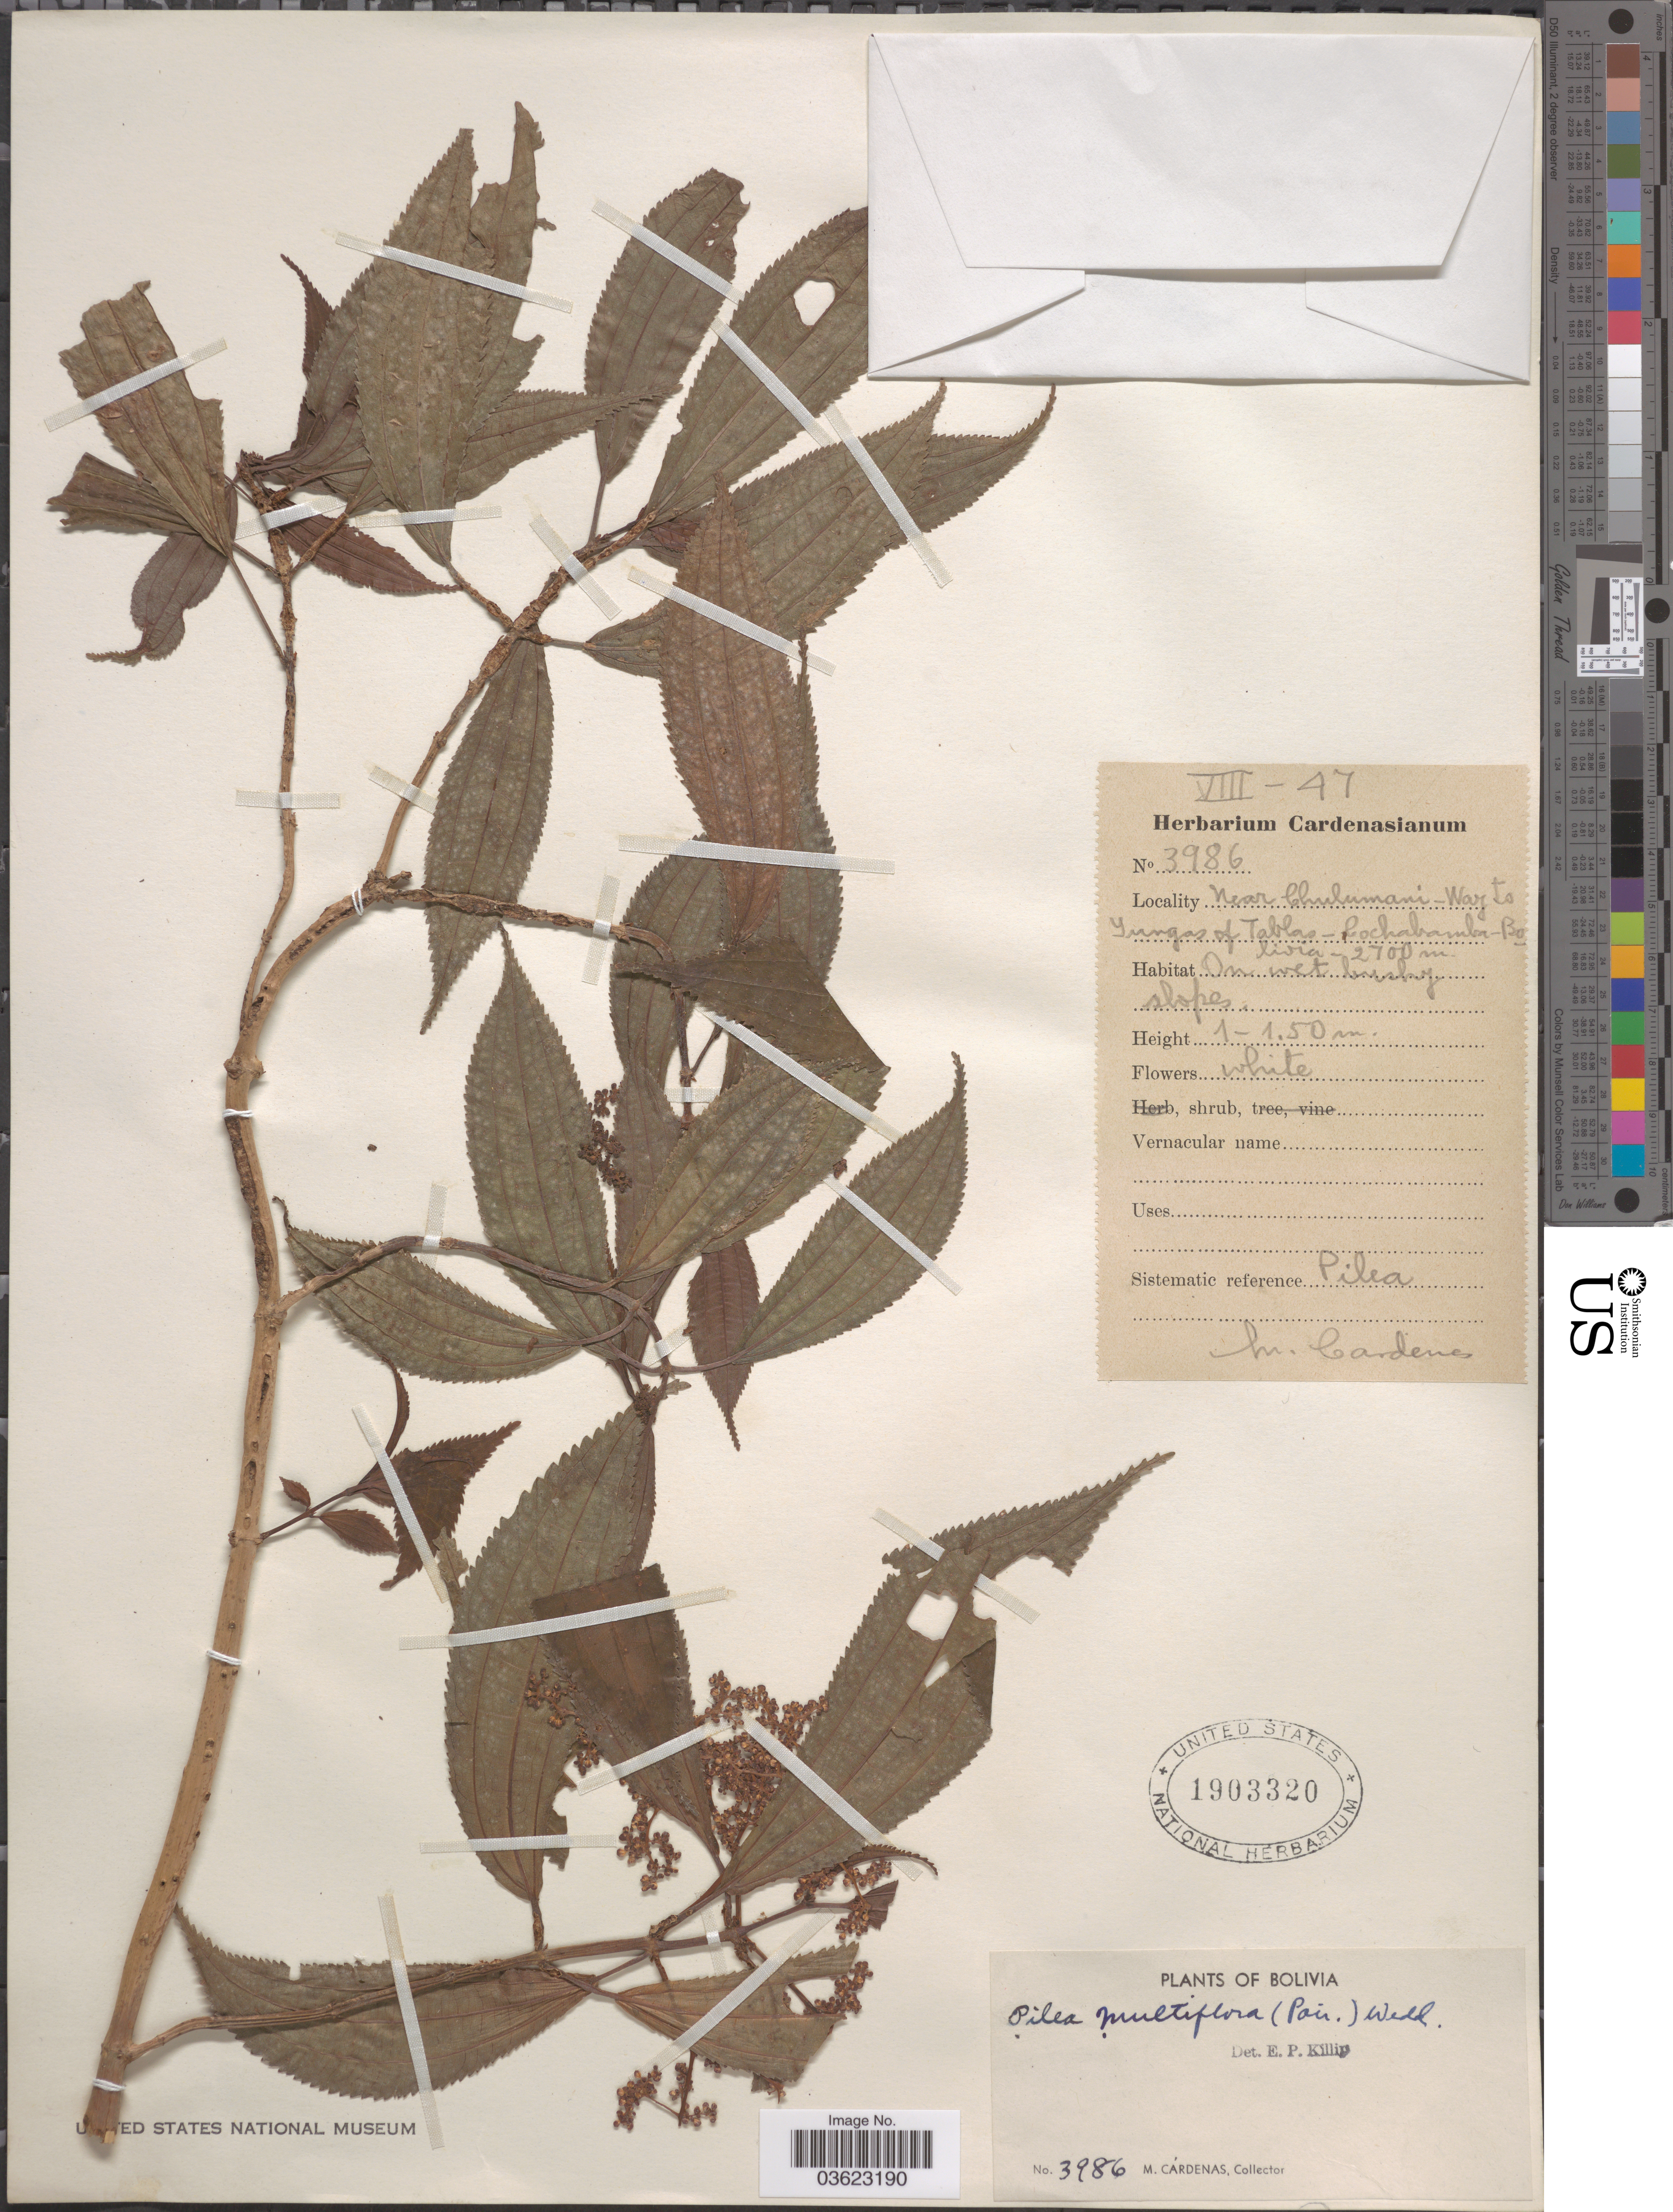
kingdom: Plantae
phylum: Tracheophyta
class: Magnoliopsida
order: Rosales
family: Urticaceae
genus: Pilea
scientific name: Pilea anomala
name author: Wedd.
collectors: M. Cárdenas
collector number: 3986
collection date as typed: Transcribed d/m/y: /8/47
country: Bolivia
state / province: Cochabamba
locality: Near Chulumani - Way to Yungas of Tablas.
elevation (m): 2700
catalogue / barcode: US 1903320